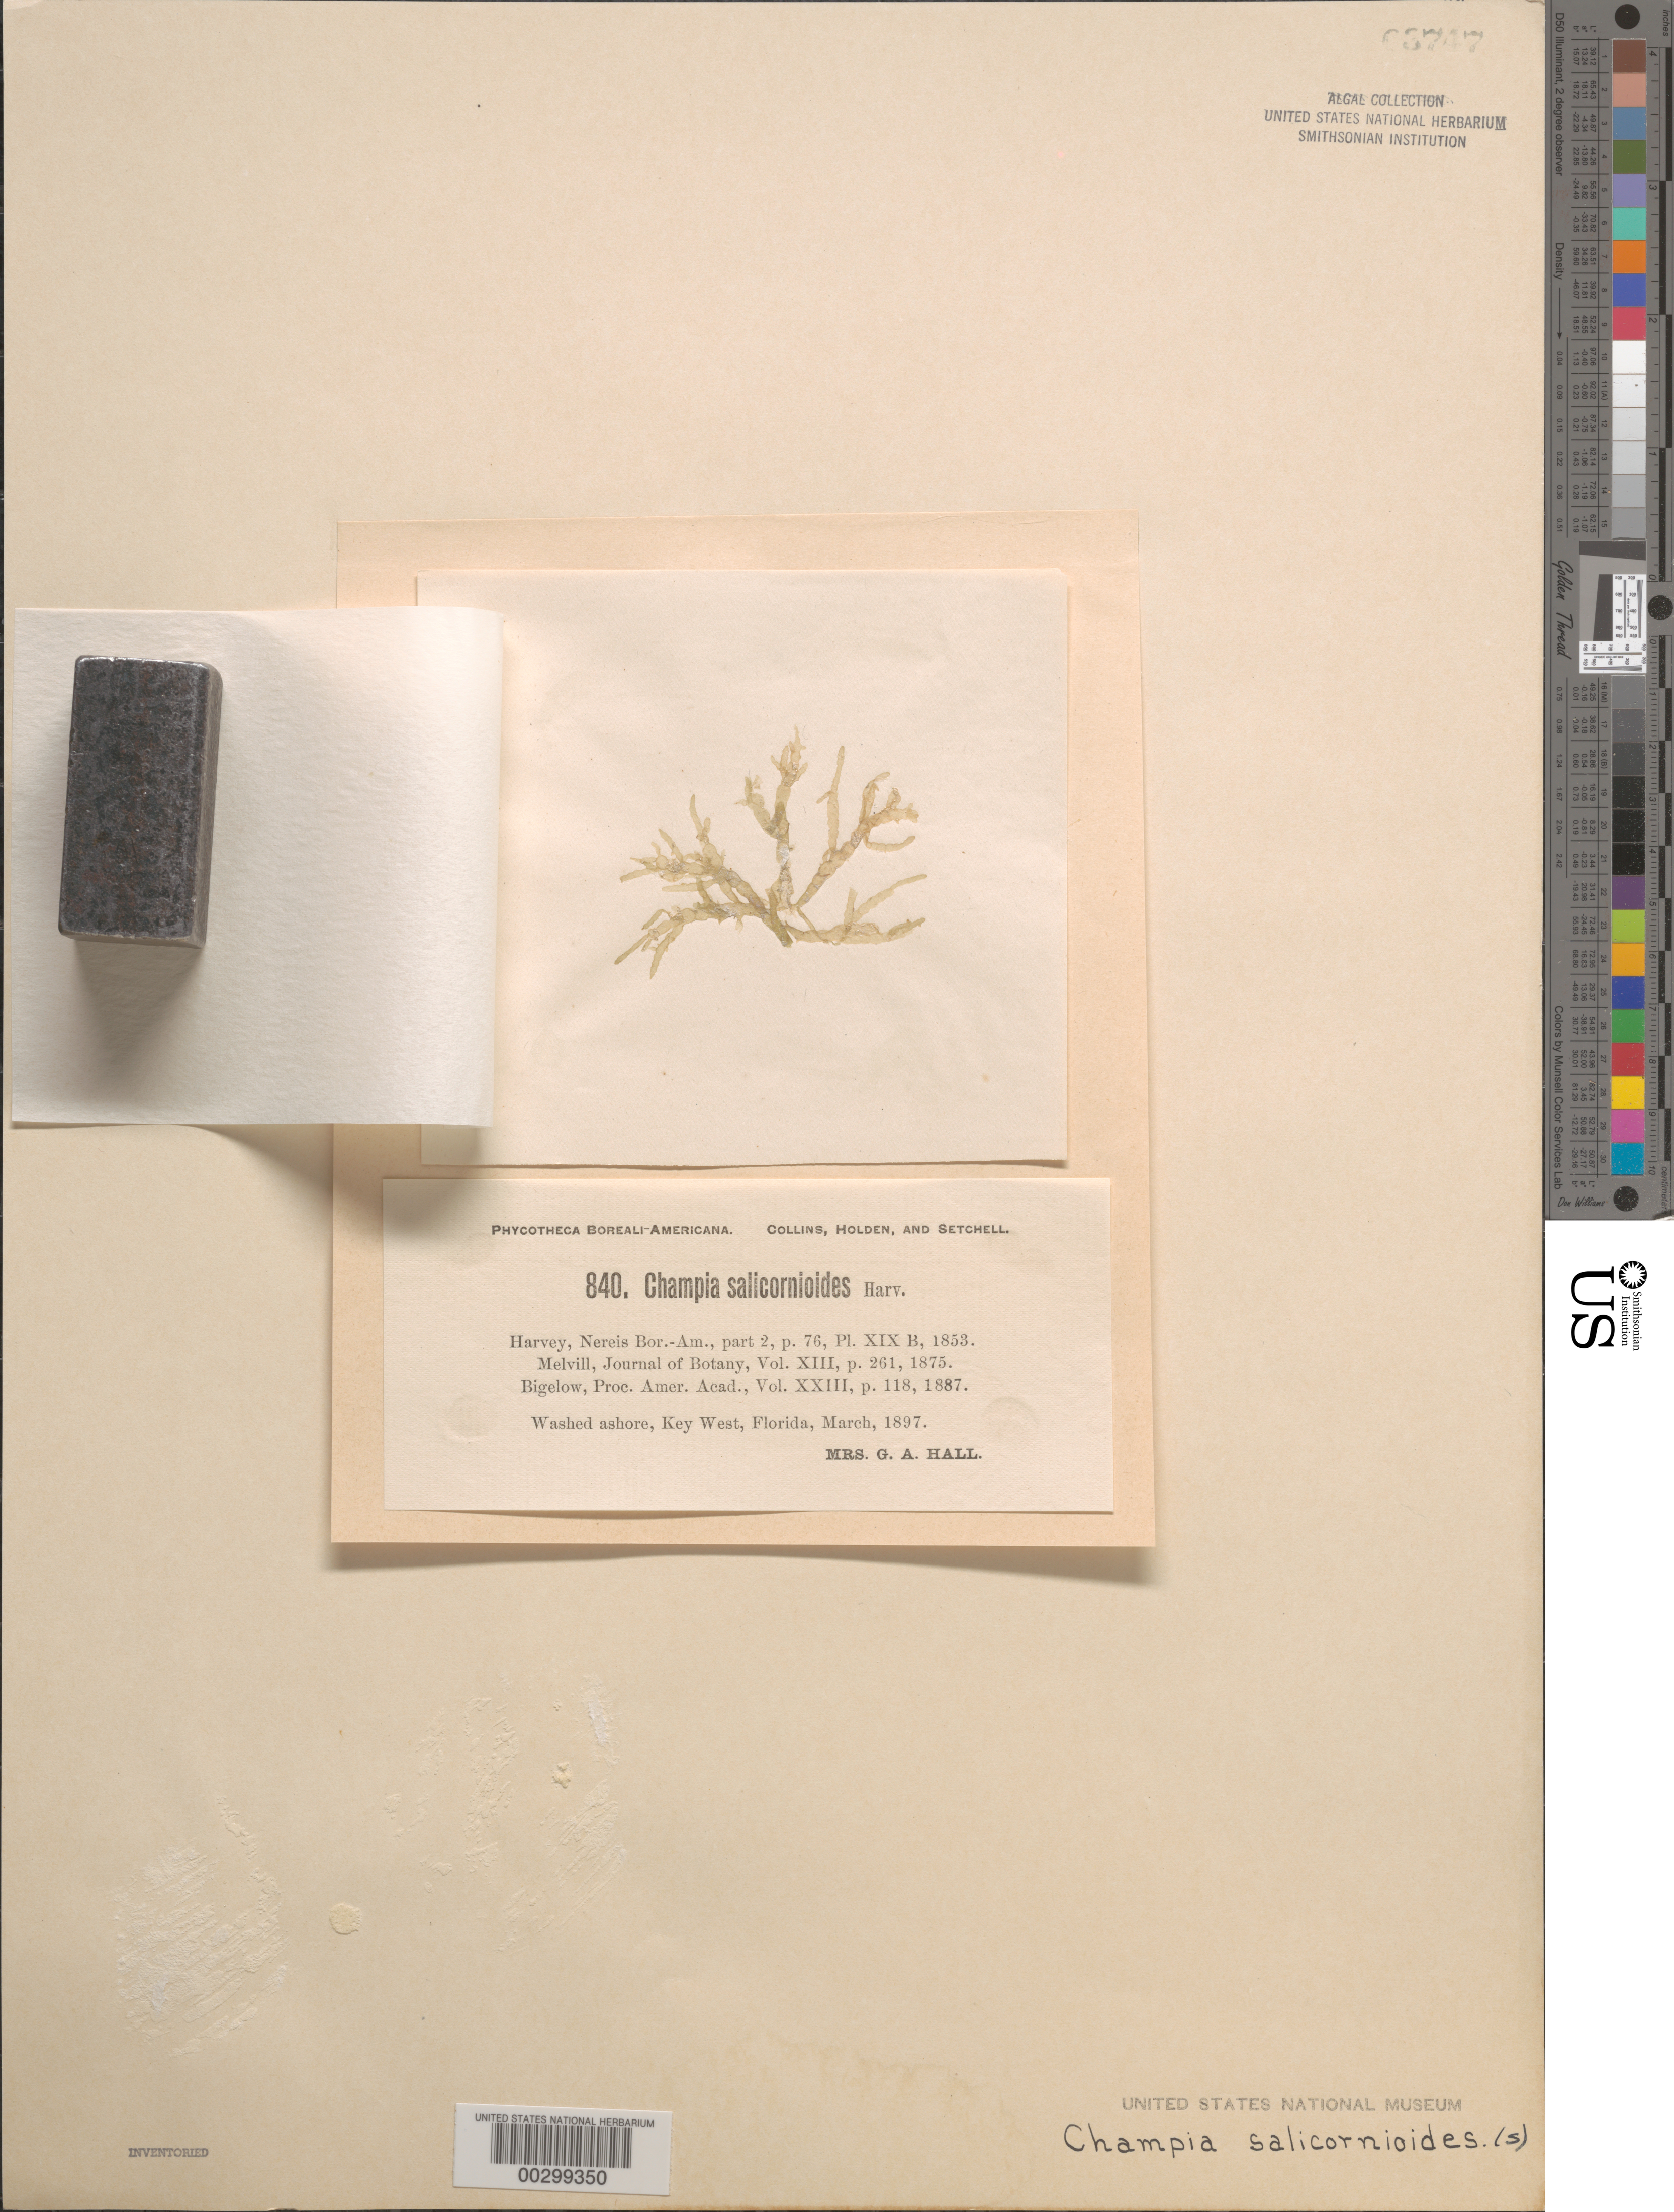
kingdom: Plantae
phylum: Rhodophyta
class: Florideophyceae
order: Rhodymeniales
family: Champiaceae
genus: Champia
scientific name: Champia salicornioides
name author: Harv.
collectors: Mrs. Hall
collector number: PB-A 840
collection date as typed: Mar 1897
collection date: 1897-03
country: United States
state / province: Florida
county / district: Monroe County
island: Key West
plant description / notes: Collins, Holden & Setchell, Phycotheca Boreali-Americana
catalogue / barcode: US 3747